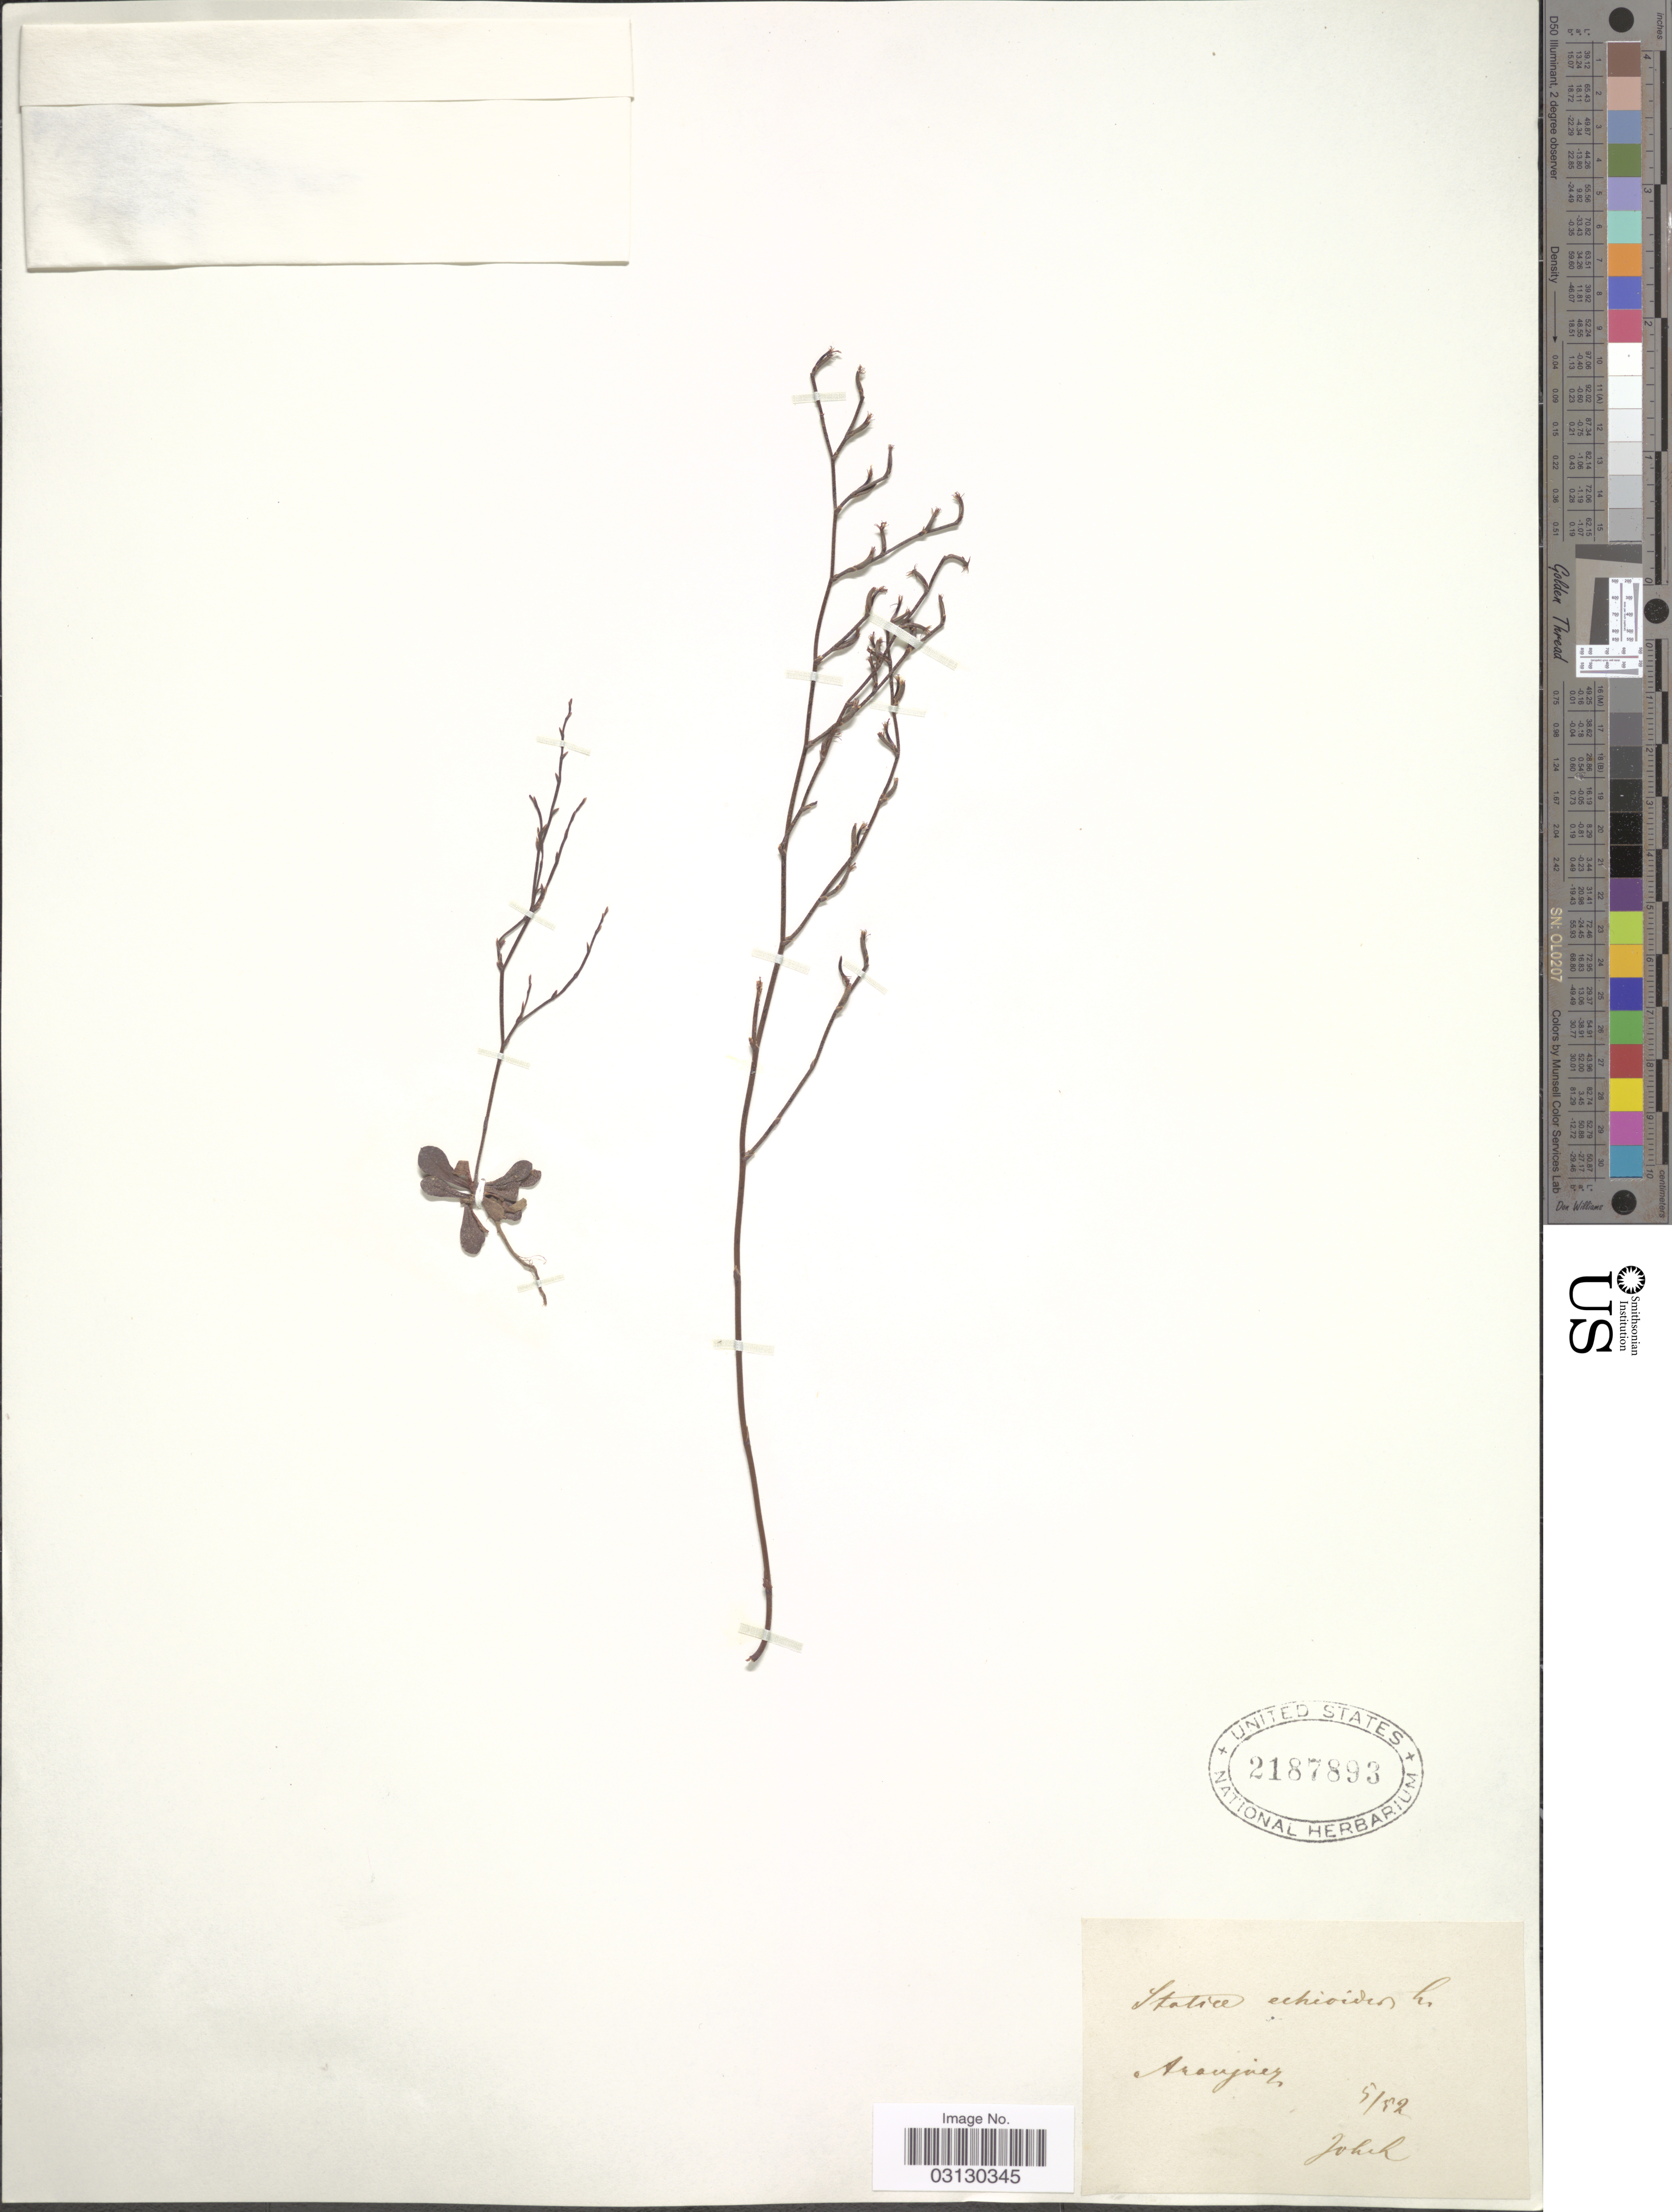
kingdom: Plantae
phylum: Tracheophyta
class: Magnoliopsida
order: Caryophyllales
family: Plumbaginaceae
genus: Limonium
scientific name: Limonium echioides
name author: (L.) Mill.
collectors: Johrh.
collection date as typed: Transcribed d/m/y: /5/82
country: Spain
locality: Aranjuez.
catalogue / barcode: US 2187893